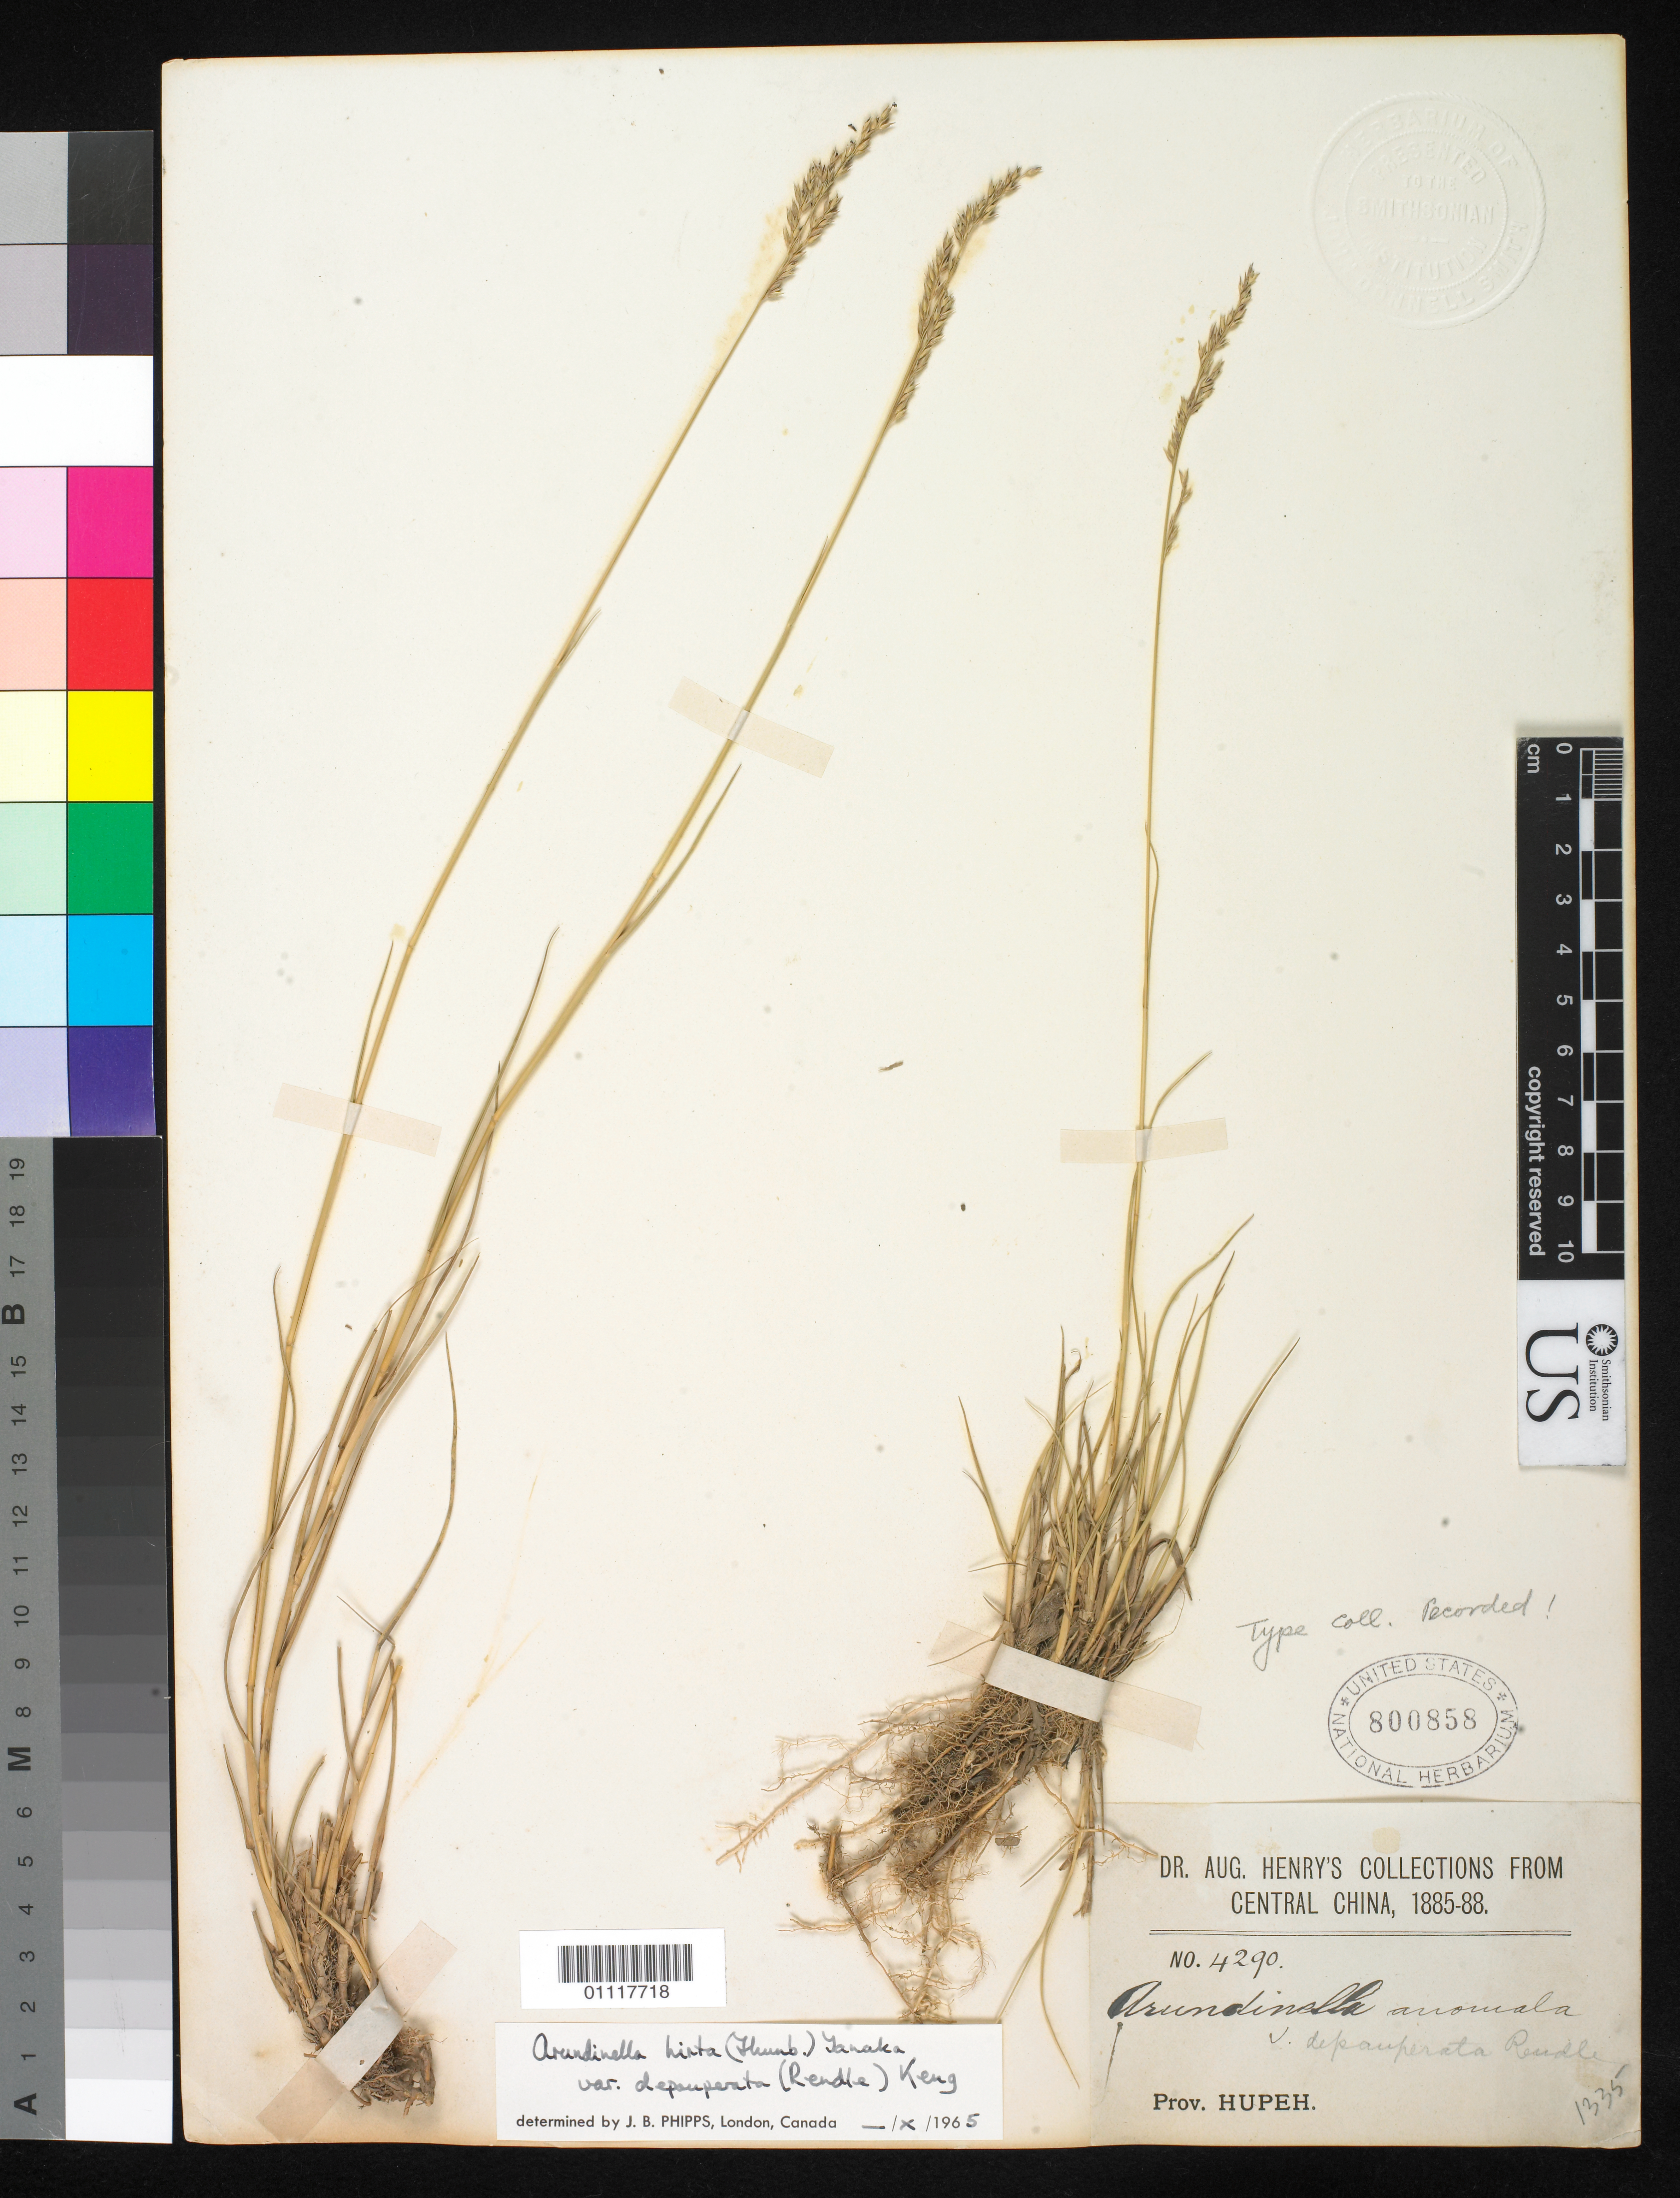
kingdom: Plantae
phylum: Tracheophyta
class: Liliopsida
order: Poales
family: Poaceae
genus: Arundinella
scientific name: Arundinella anomala var. depauperata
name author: Rendle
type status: Isosyntype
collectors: A. Henry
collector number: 4290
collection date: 1885/1888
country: China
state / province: Hubei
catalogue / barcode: US 800858